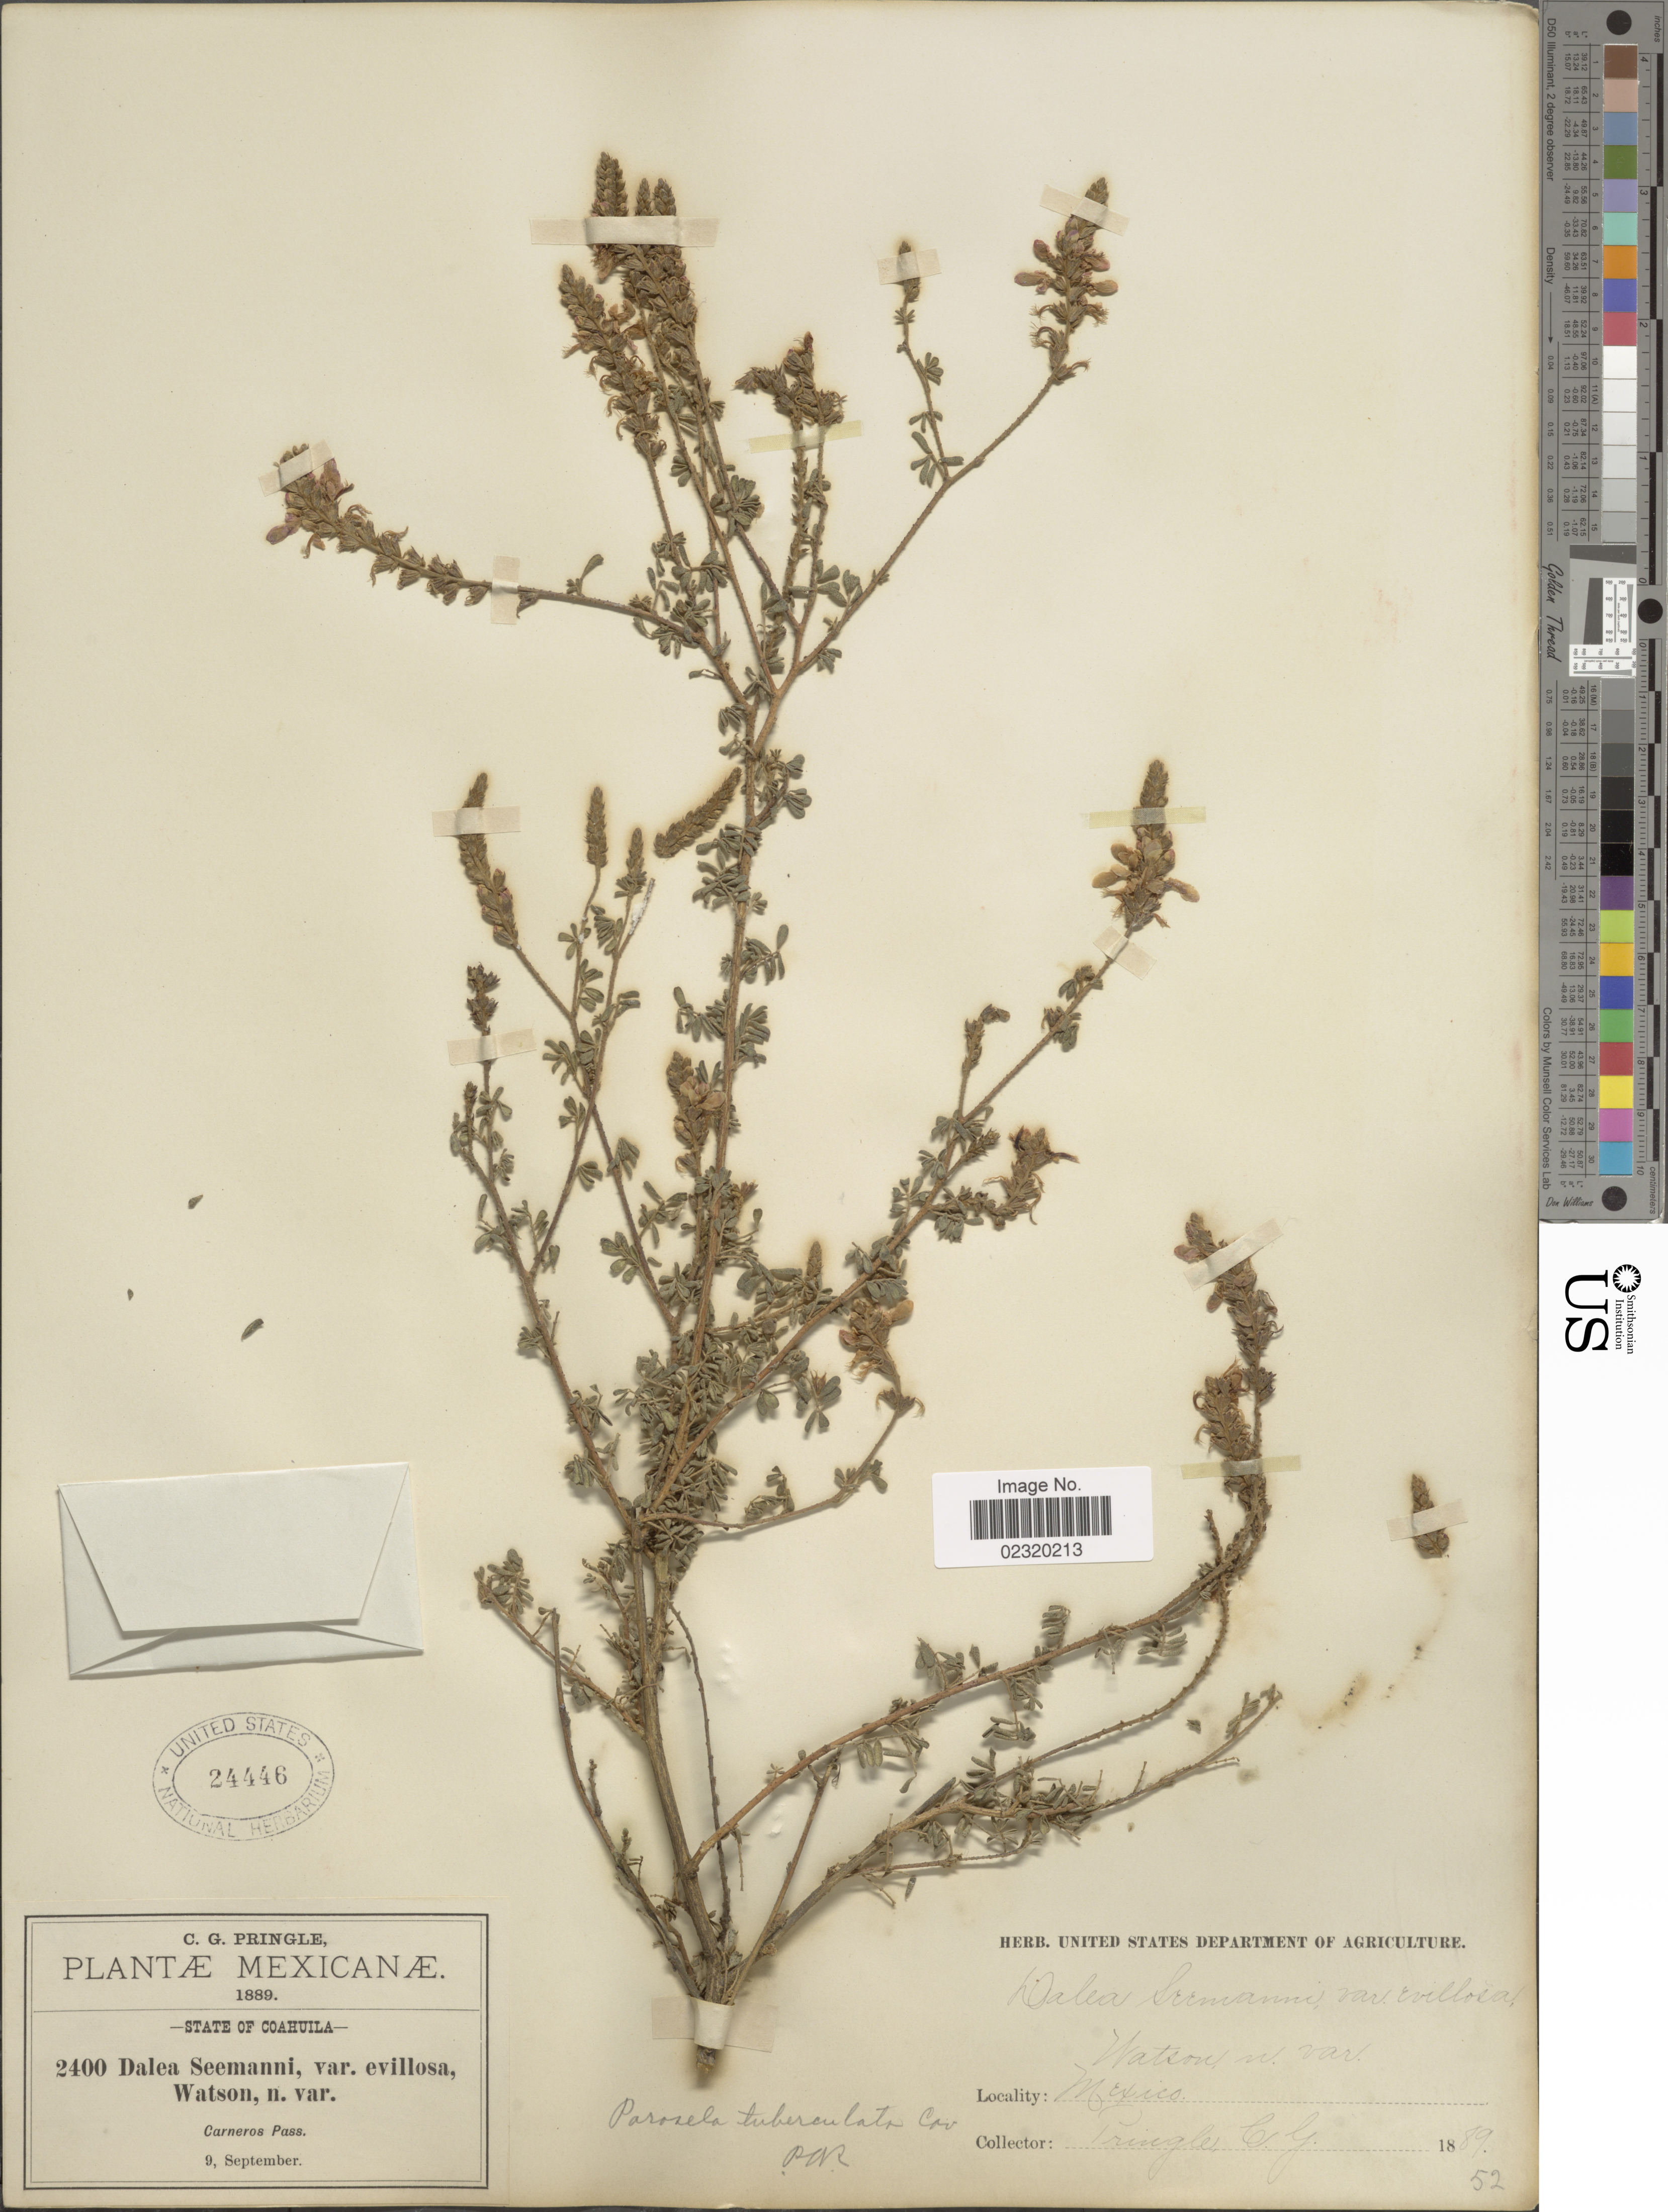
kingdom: Plantae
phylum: Tracheophyta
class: Magnoliopsida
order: Fabales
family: Fabaceae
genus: Dalea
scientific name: Dalea tuberculata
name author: Lag.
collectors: C. G. Pringle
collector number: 2400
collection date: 1889-09-09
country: Mexico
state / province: Coahuila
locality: Carneros Pass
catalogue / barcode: US 24446